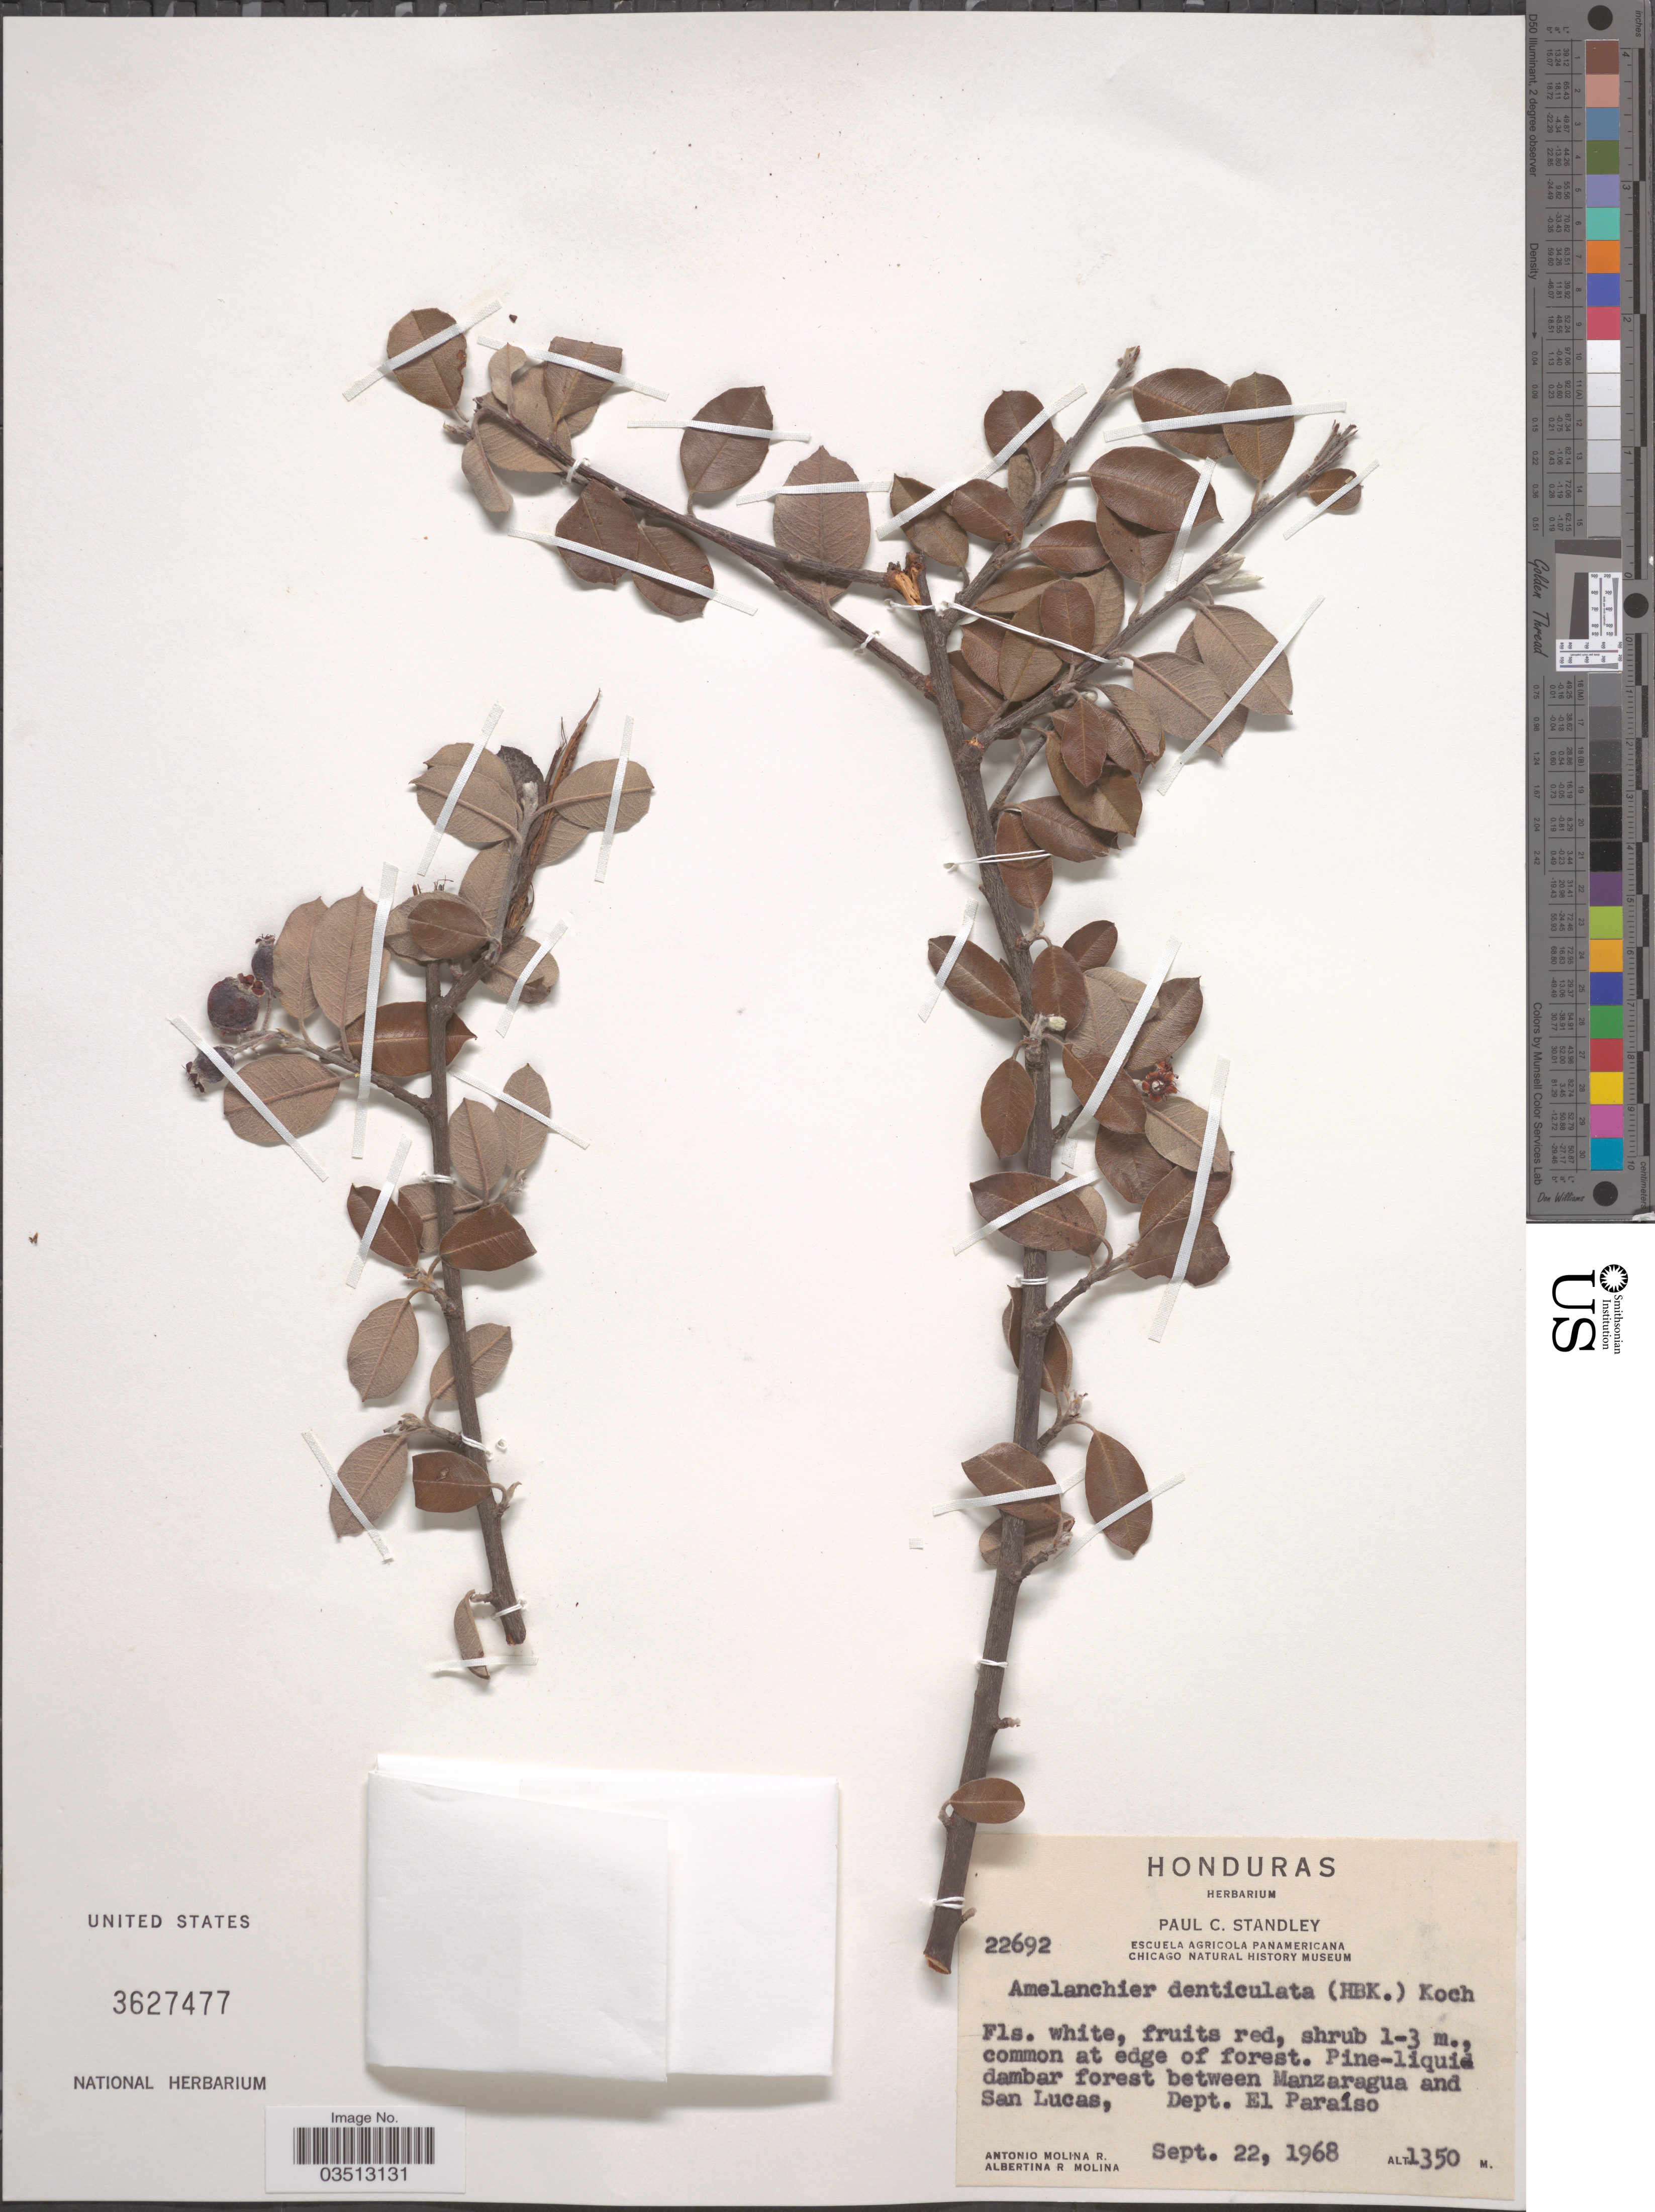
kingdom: Plantae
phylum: Tracheophyta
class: Magnoliopsida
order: Rosales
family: Rosaceae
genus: Malacomeles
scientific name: Malacomeles denticulata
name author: (Kunth) G.N. Jones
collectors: A. Molina R. & A. R. Molina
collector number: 22692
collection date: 1968-09-22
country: Honduras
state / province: El Paraiso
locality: Between Manzaragua and San Lucas, Dept. El Paraíso.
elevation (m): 1350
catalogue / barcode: US 3627477